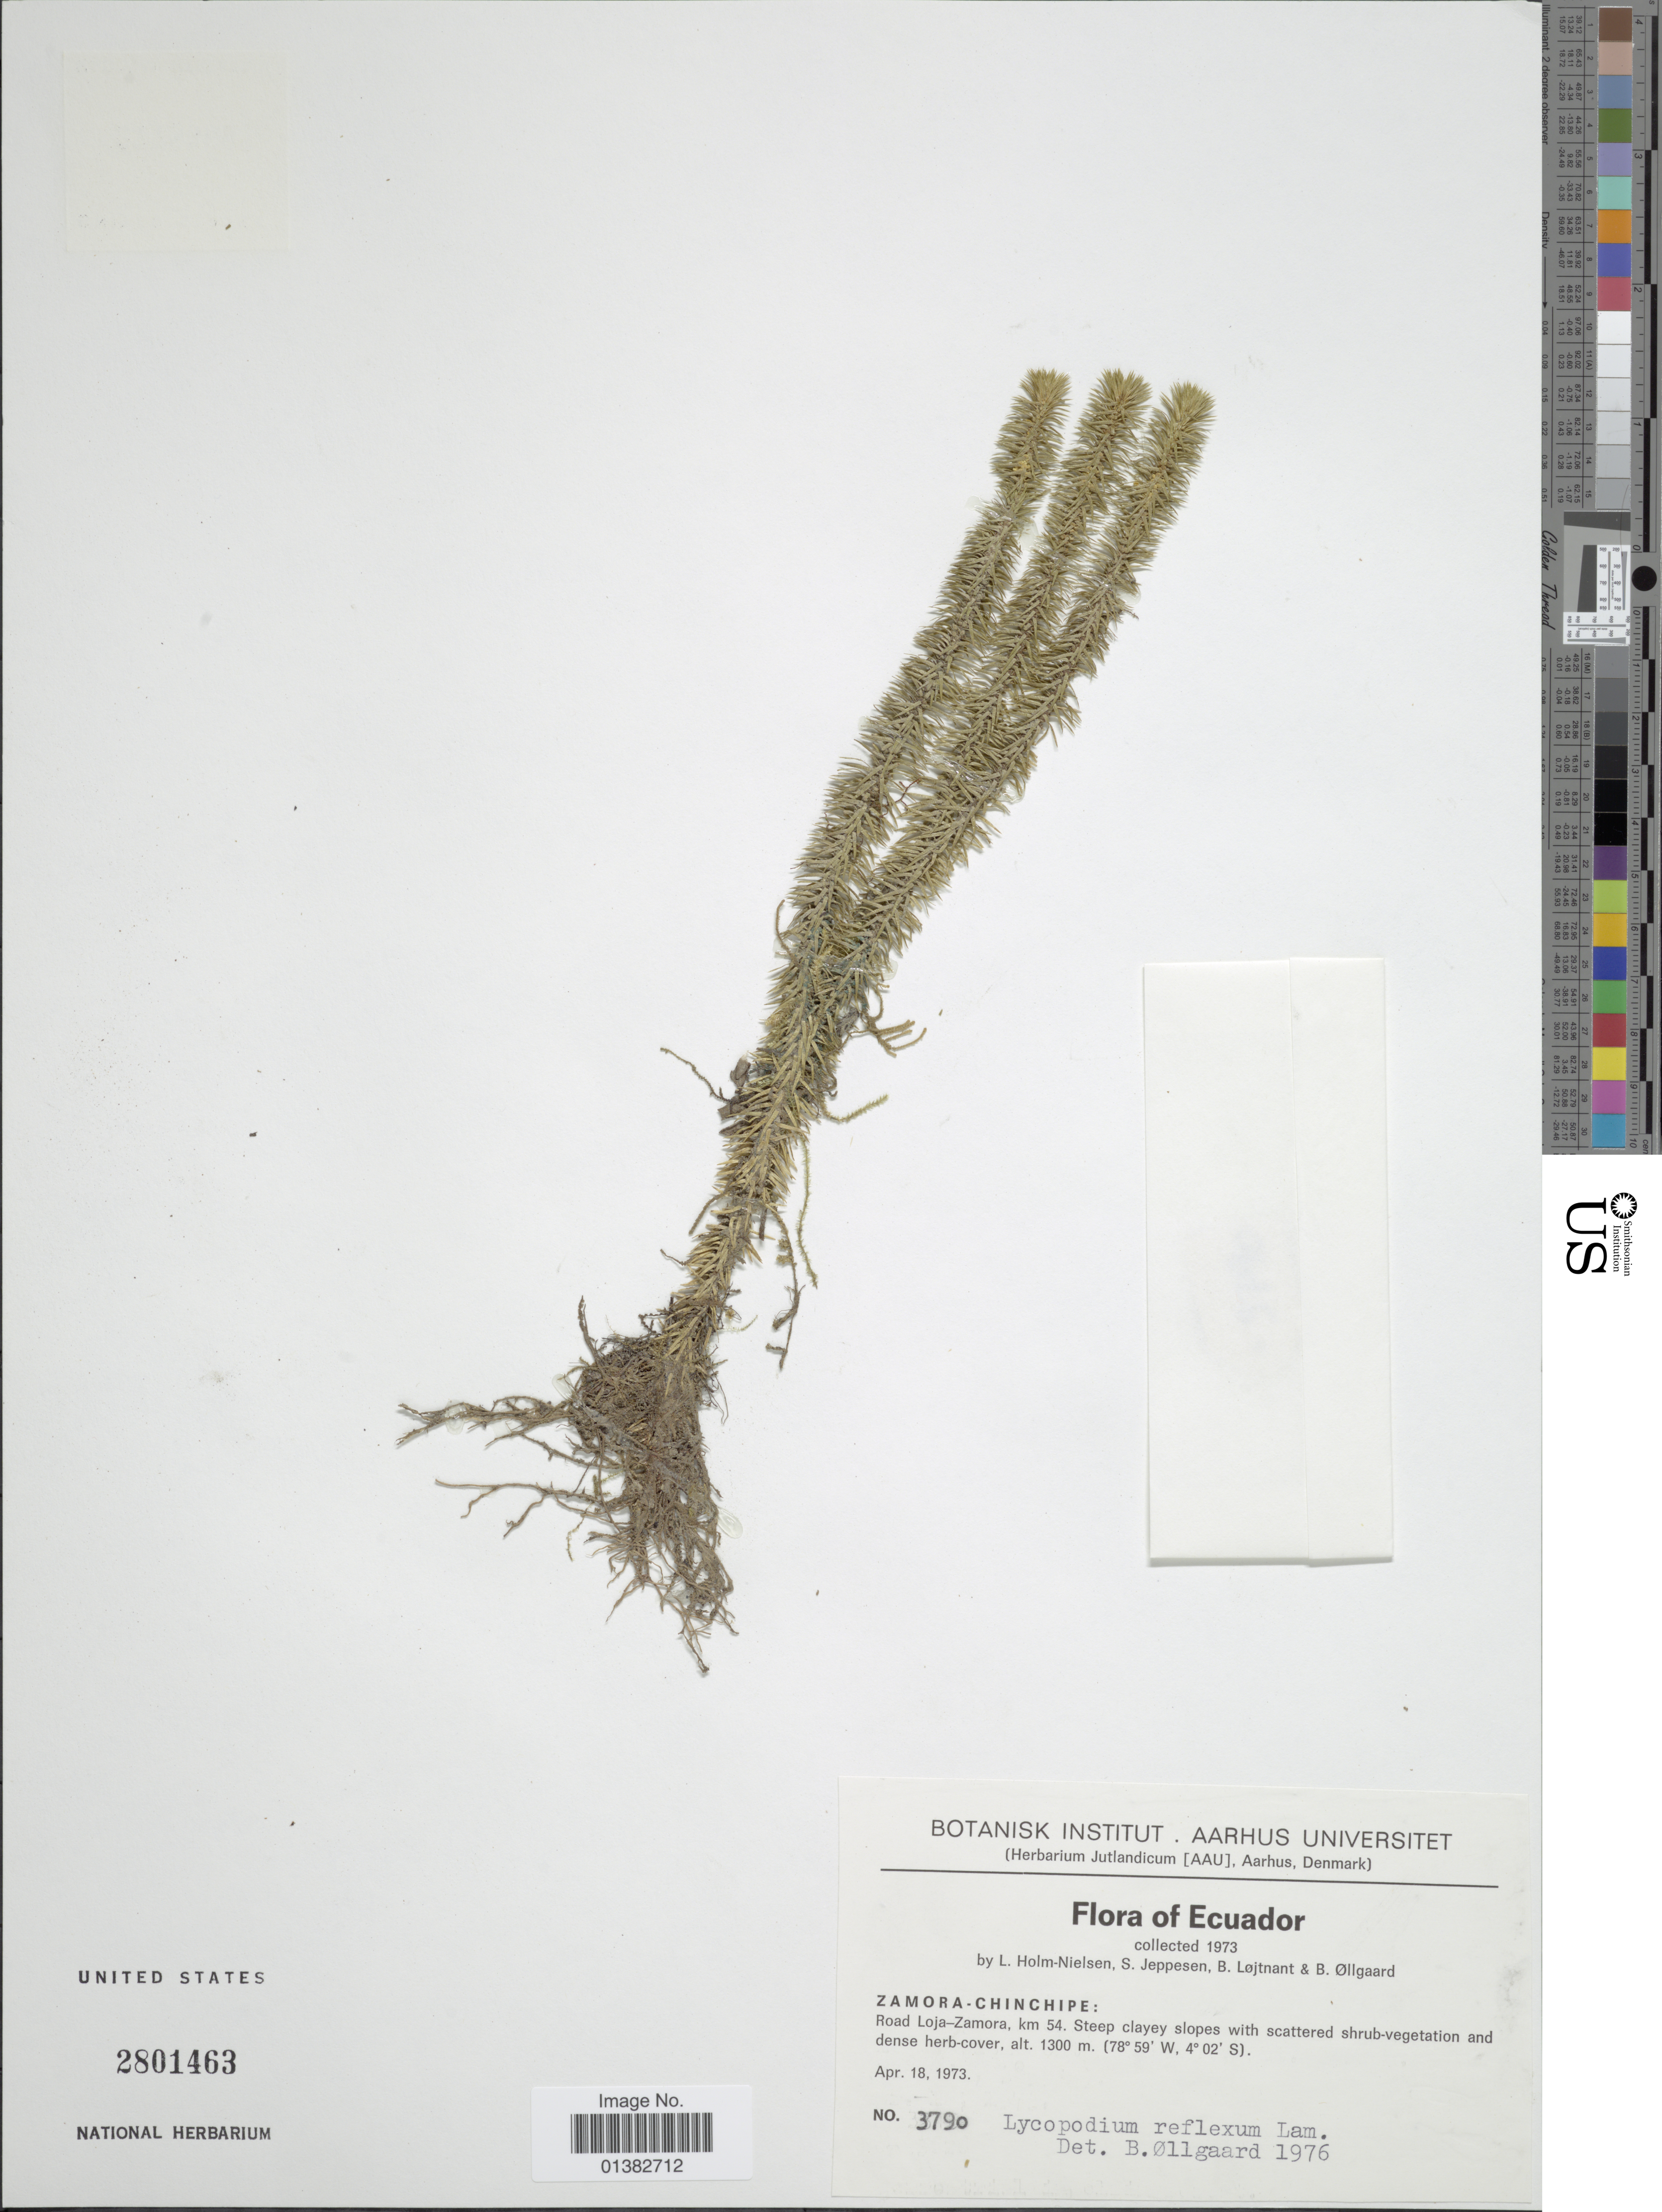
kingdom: Plantae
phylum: Tracheophyta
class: Lycopodiopsida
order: Lycopodiales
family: Lycopodiaceae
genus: Phlegmariurus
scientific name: Phlegmariurus reflexus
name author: (Lam.) B. Øllg.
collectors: L. B. Holm-Nielsen, S. Jeppesen, B. Löjtnant & B. Øllgaard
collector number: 3790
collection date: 1973-04-18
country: Ecuador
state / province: Zamora-Chinchipe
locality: Road Loja-Zamora, km 54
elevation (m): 1300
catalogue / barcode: US 2801463